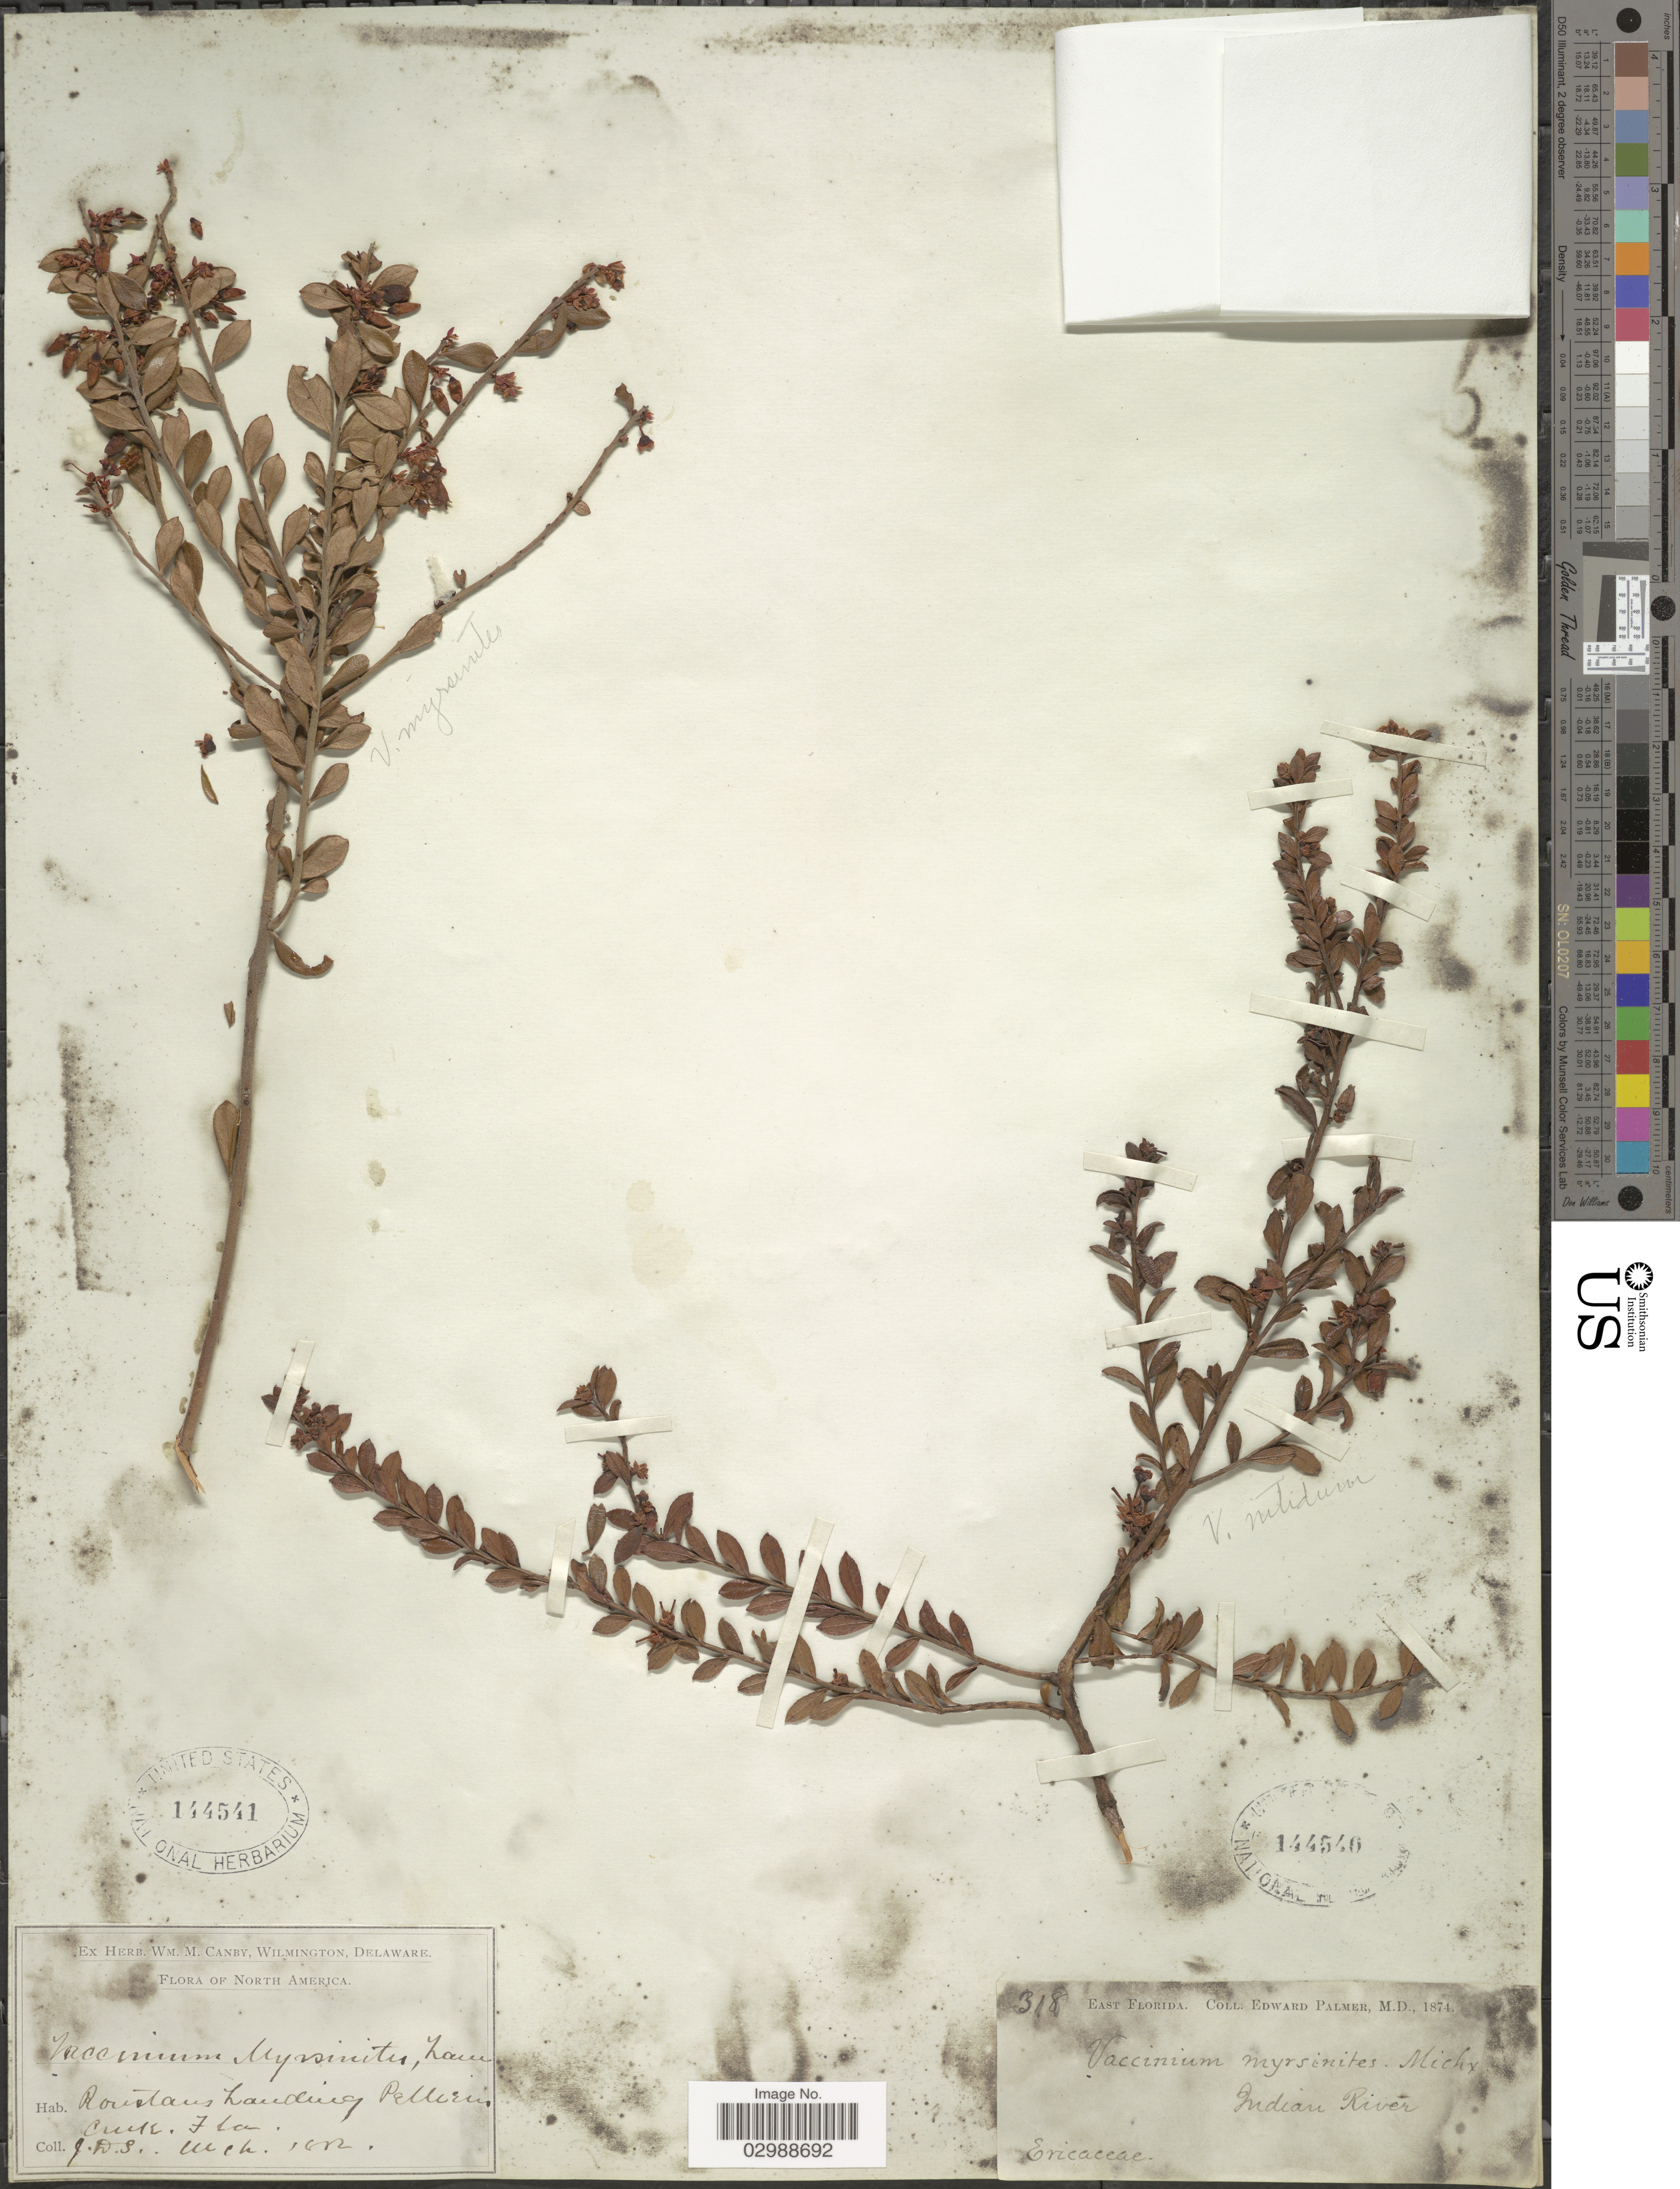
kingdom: Plantae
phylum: Tracheophyta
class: Magnoliopsida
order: Ericales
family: Ericaceae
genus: Vaccinium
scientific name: Vaccinium myrsinites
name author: Lam.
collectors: J. D. S.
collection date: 1902-03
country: United States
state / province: Florida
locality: Roustans Landing Pellicer Creek. Fla.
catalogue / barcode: US 144541-2